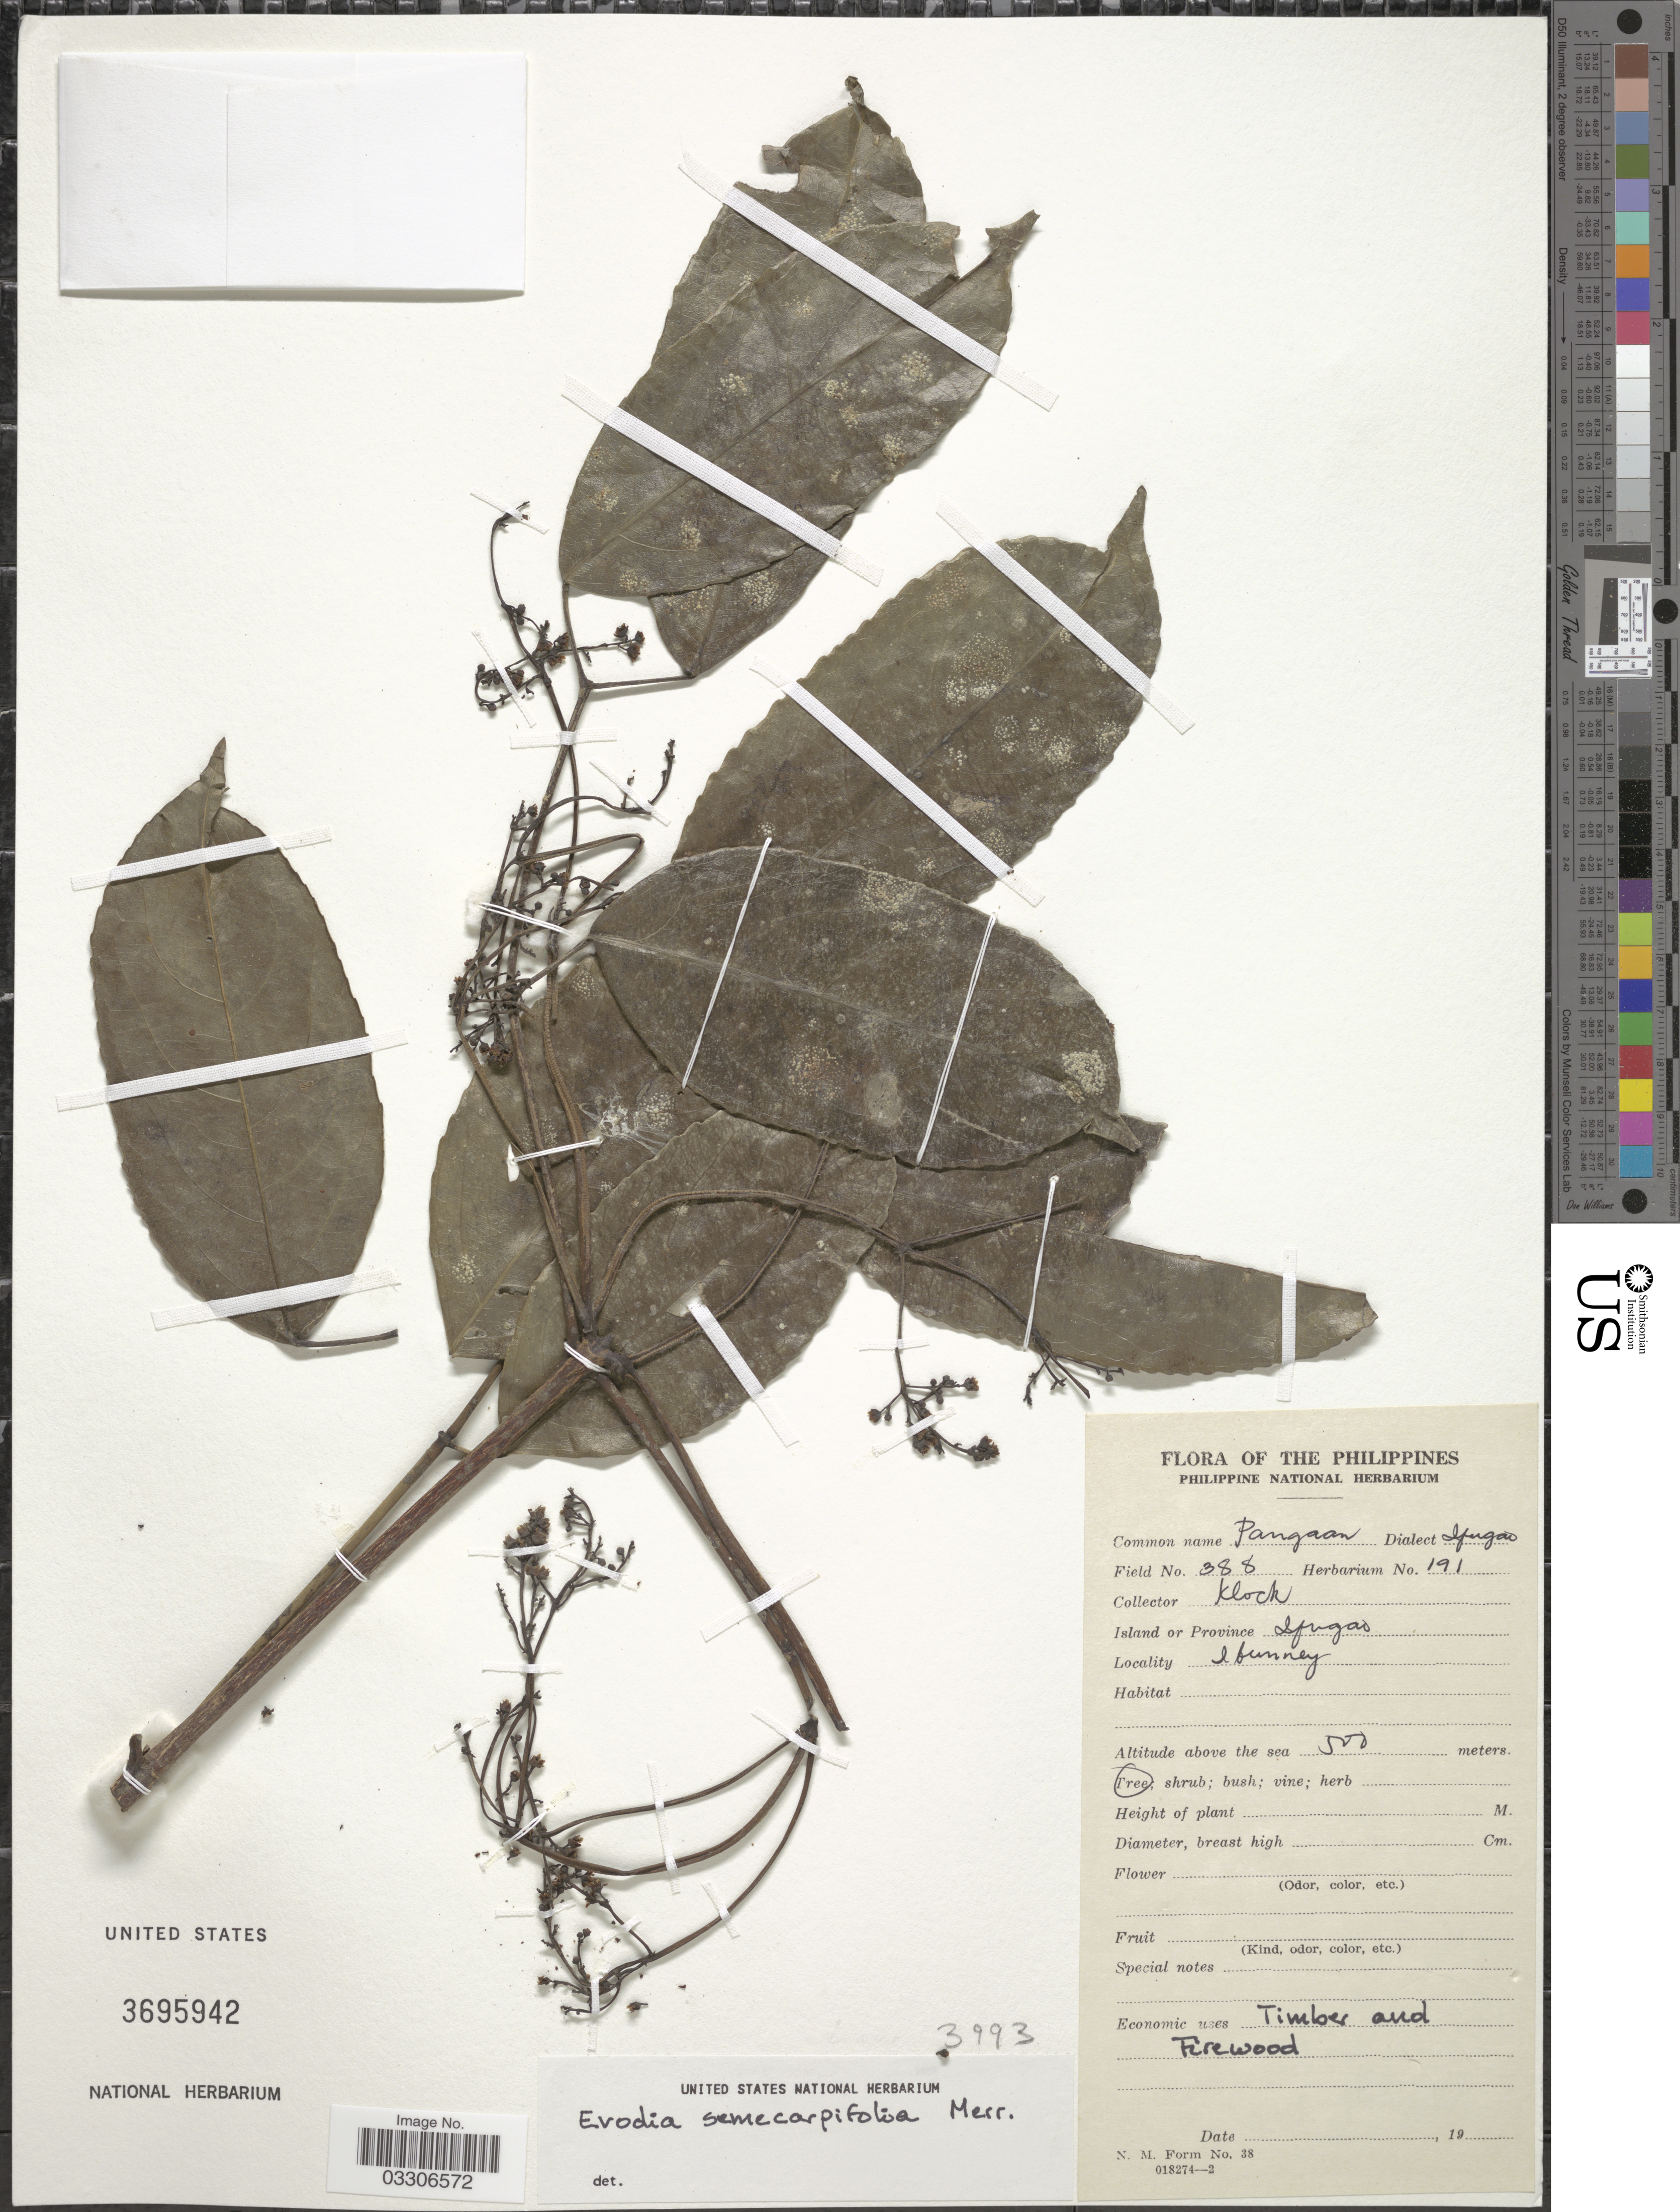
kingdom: Plantae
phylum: Tracheophyta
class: Magnoliopsida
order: Sapindales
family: Rutaceae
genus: Melicope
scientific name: Melicope semecarpifolia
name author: (Merr.) T.G. Hartley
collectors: Klock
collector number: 388?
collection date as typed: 19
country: Philippines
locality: Island or Province Ifugao. Ibunney.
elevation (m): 500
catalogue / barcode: US 3695942